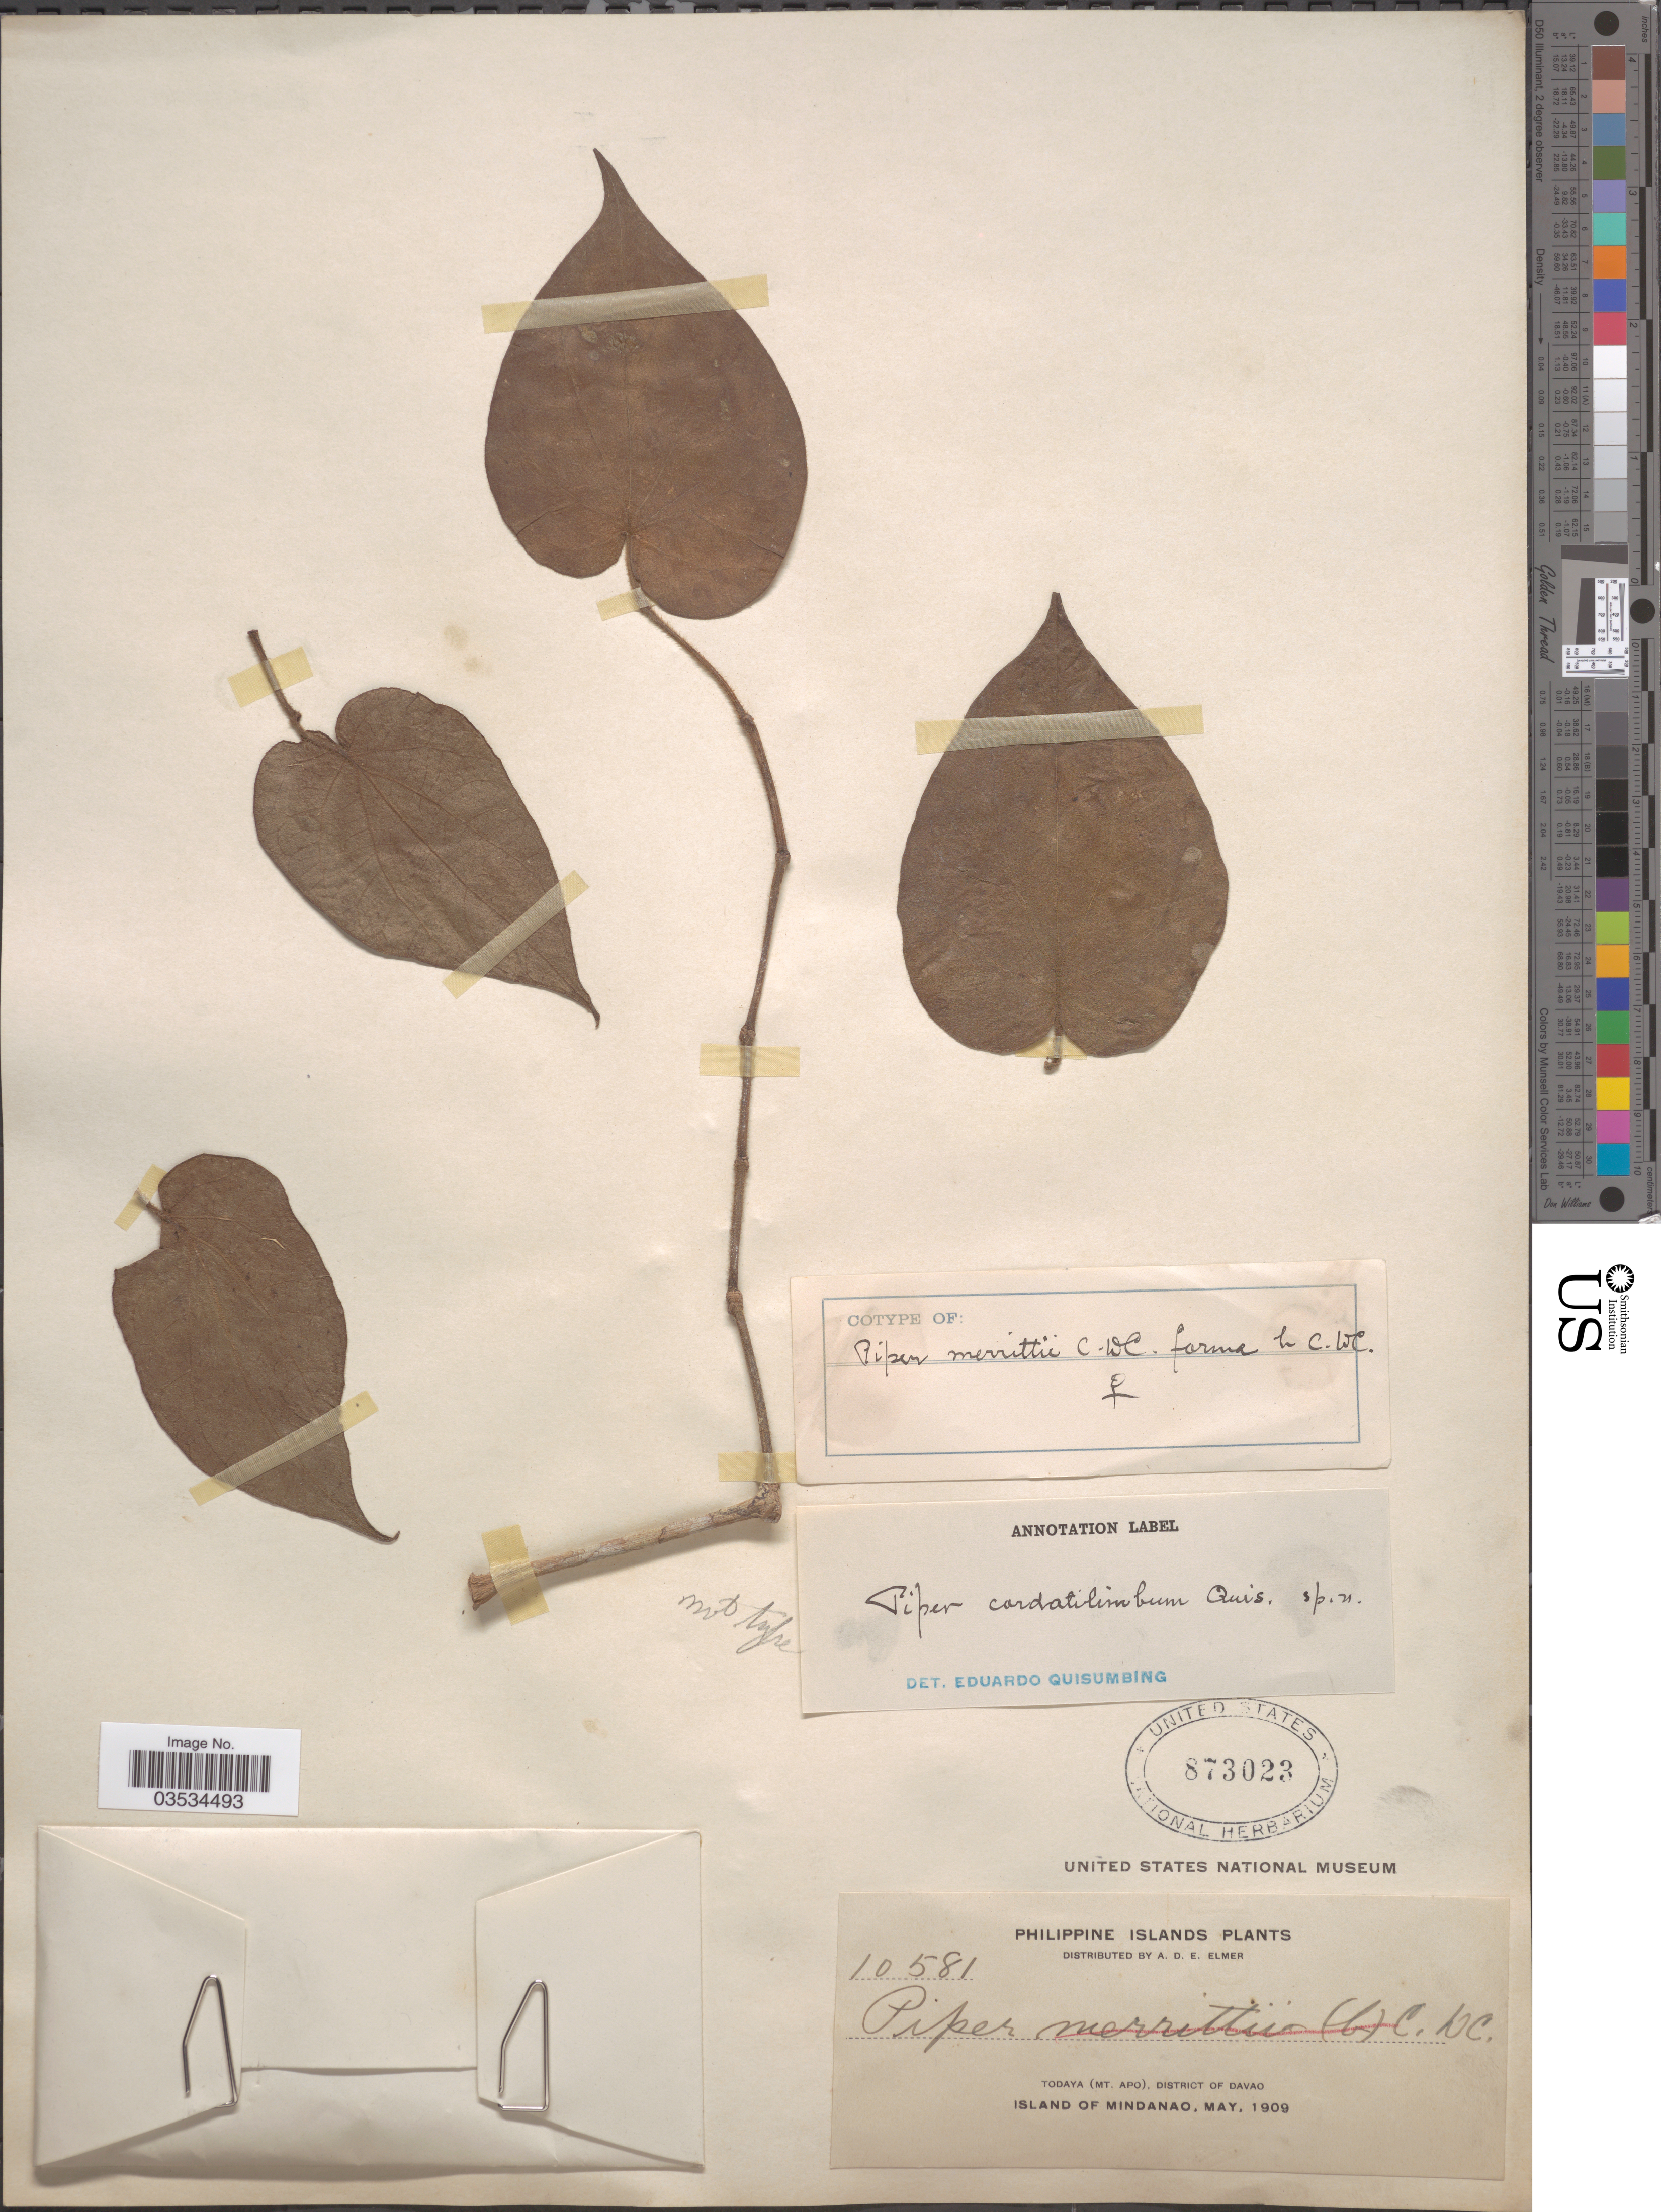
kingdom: Plantae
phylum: Tracheophyta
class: Magnoliopsida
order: Piperales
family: Piperaceae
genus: Piper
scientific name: Piper cordatilimbum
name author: Quisumb.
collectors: A. D. E. Elmer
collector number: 10581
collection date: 1909-05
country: Philippines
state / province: Davao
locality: Philippine Islands. Todaya (Mt. Apo), District of Davao. Island of Mindanao.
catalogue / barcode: US 873023